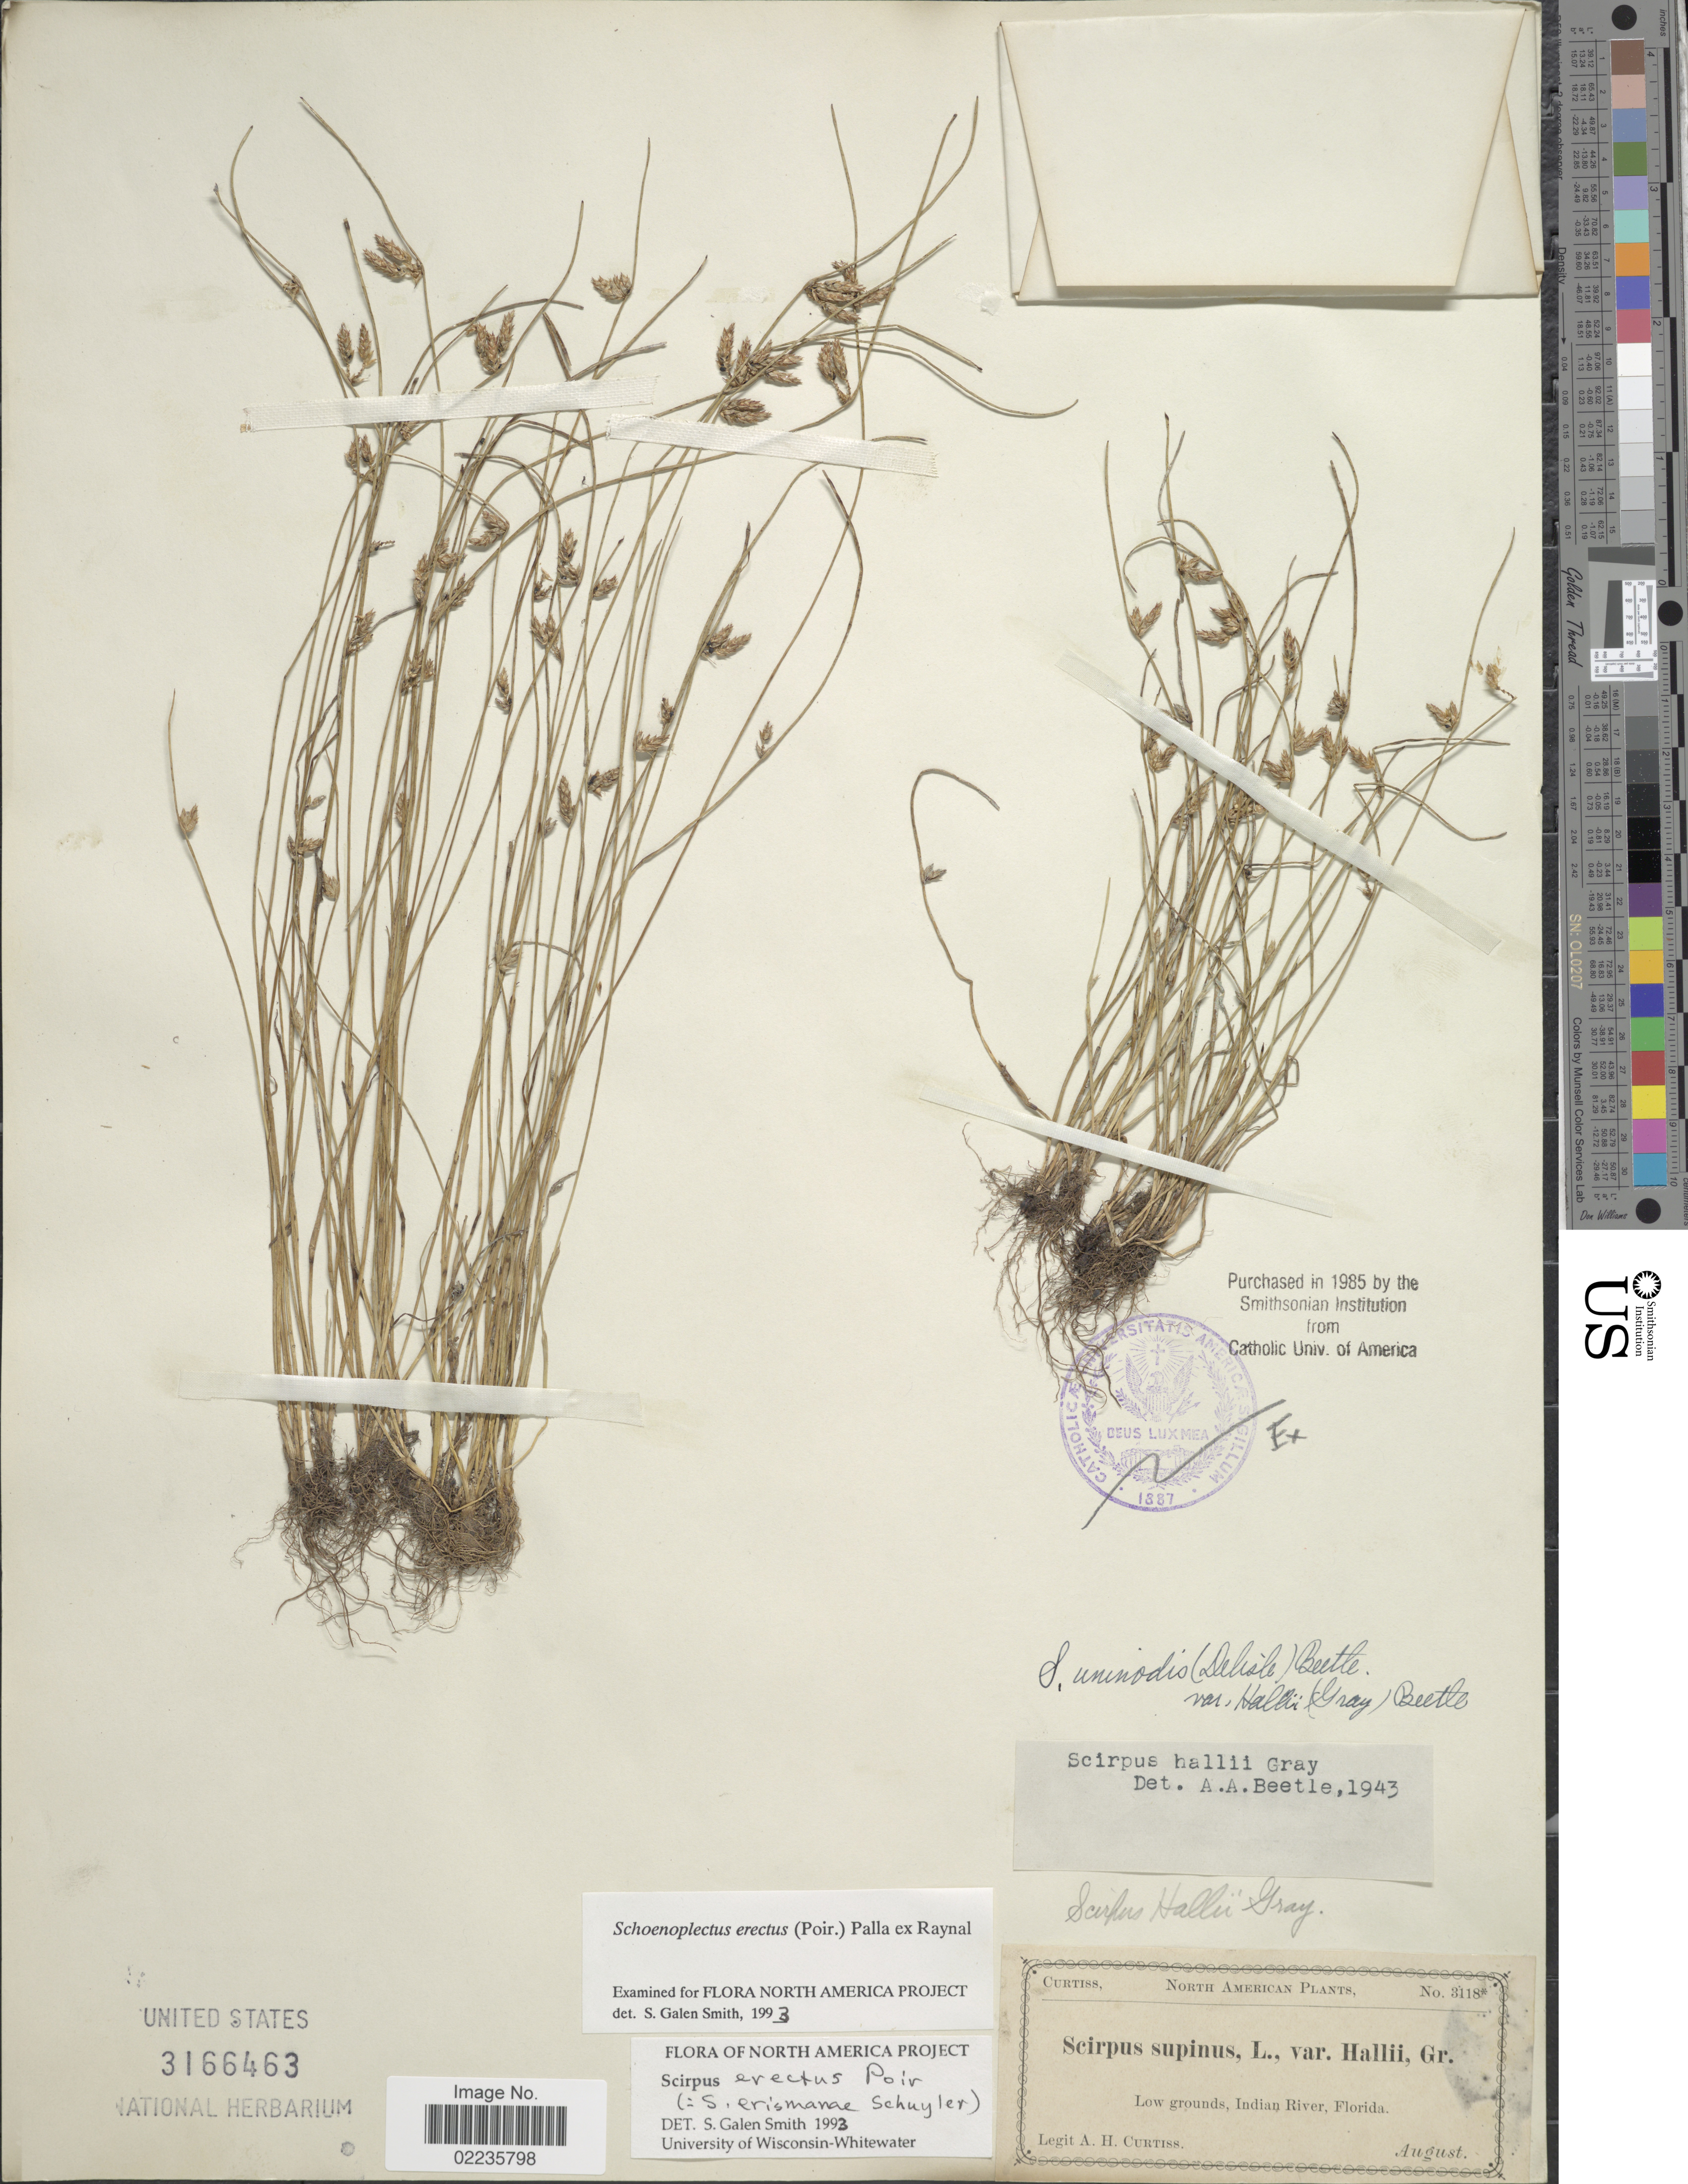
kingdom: Plantae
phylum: Tracheophyta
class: Liliopsida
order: Poales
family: Cyperaceae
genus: Schoenoplectus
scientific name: Schoenoplectus erectus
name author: (Poir.) Palla ex J. Raynal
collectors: A. H. Curtiss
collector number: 3118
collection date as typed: august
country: United States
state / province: Florida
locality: Low grounds, Indian River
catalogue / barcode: US 3166463